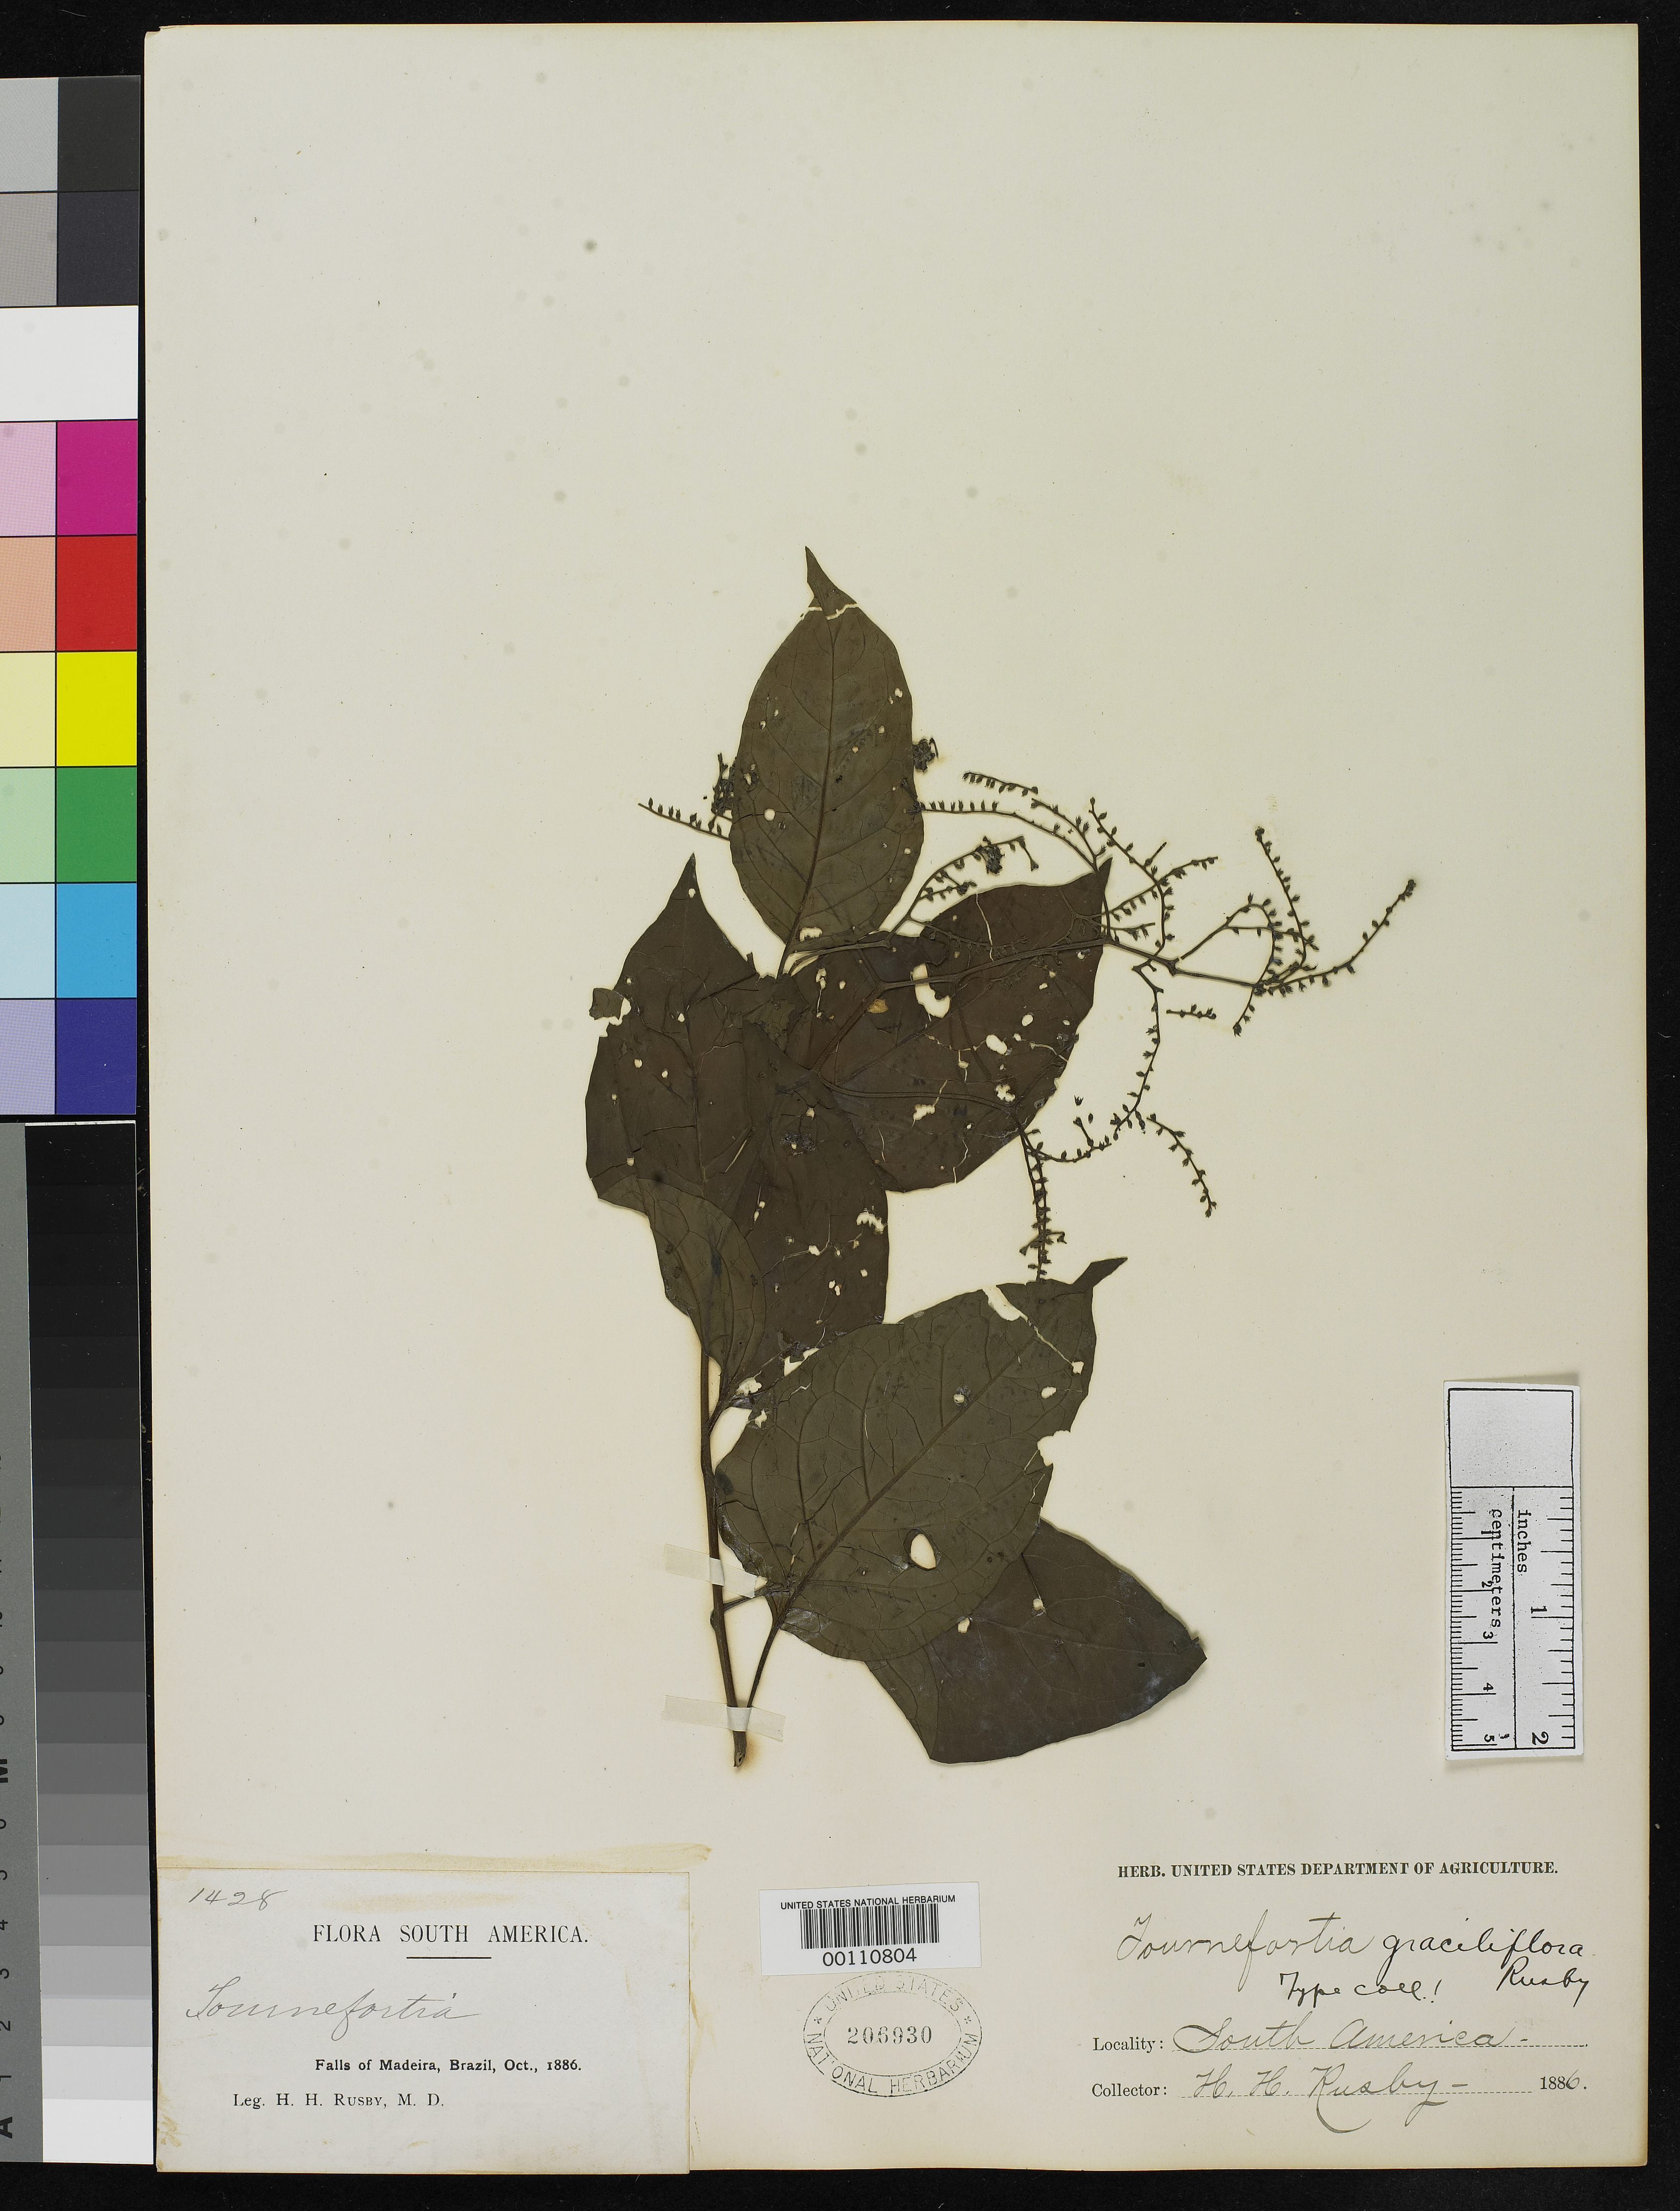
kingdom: Plantae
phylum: Tracheophyta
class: Magnoliopsida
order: Boraginales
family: Heliotropiaceae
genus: Tournefortia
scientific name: Tournefortia graciliflora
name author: Rusby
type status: Isotype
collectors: H. H. Rusby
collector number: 1428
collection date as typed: Oct 1886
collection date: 1886-10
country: Brazil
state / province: Rondônia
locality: Falls of Madeira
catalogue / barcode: US 206930